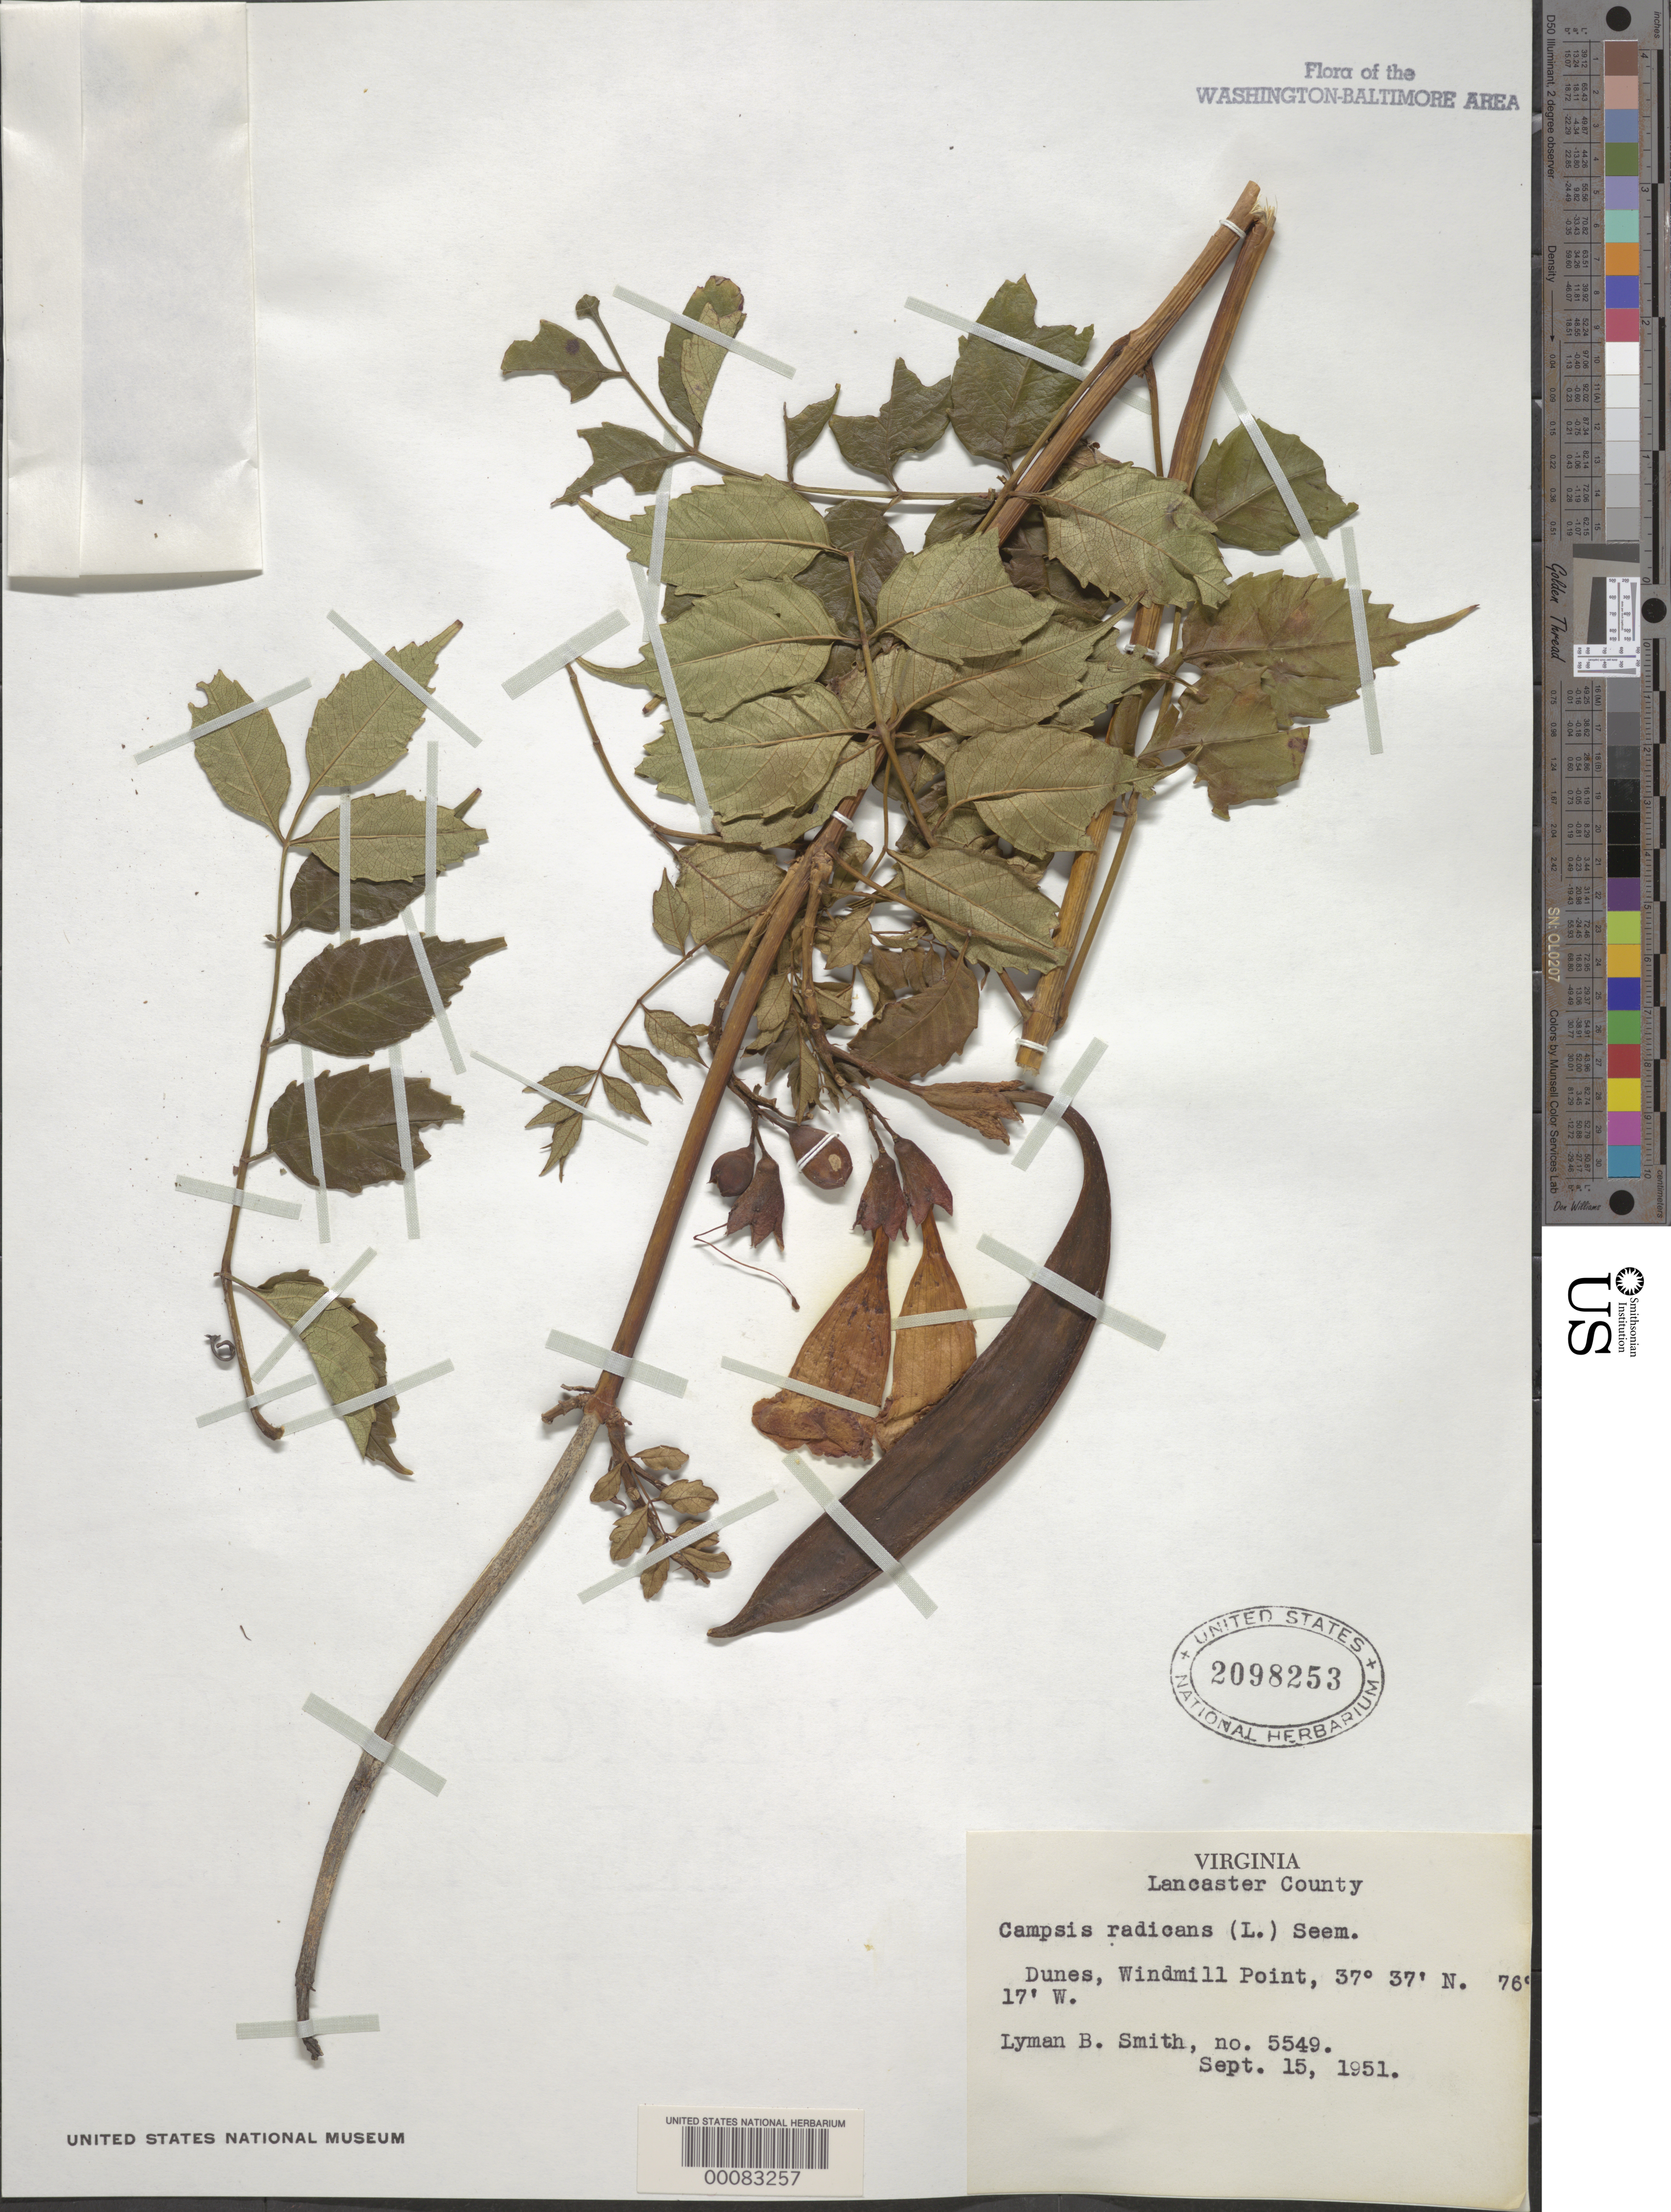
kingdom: Plantae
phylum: Tracheophyta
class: Magnoliopsida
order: Lamiales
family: Bignoniaceae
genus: Campsis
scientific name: Campsis radicans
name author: (L.) Seem.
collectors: L. Smith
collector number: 5549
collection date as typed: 15 Sep 1951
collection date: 1951-09-15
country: United States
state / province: Virginia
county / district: Lancaster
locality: Windmill Point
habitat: Dunes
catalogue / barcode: US 2098253